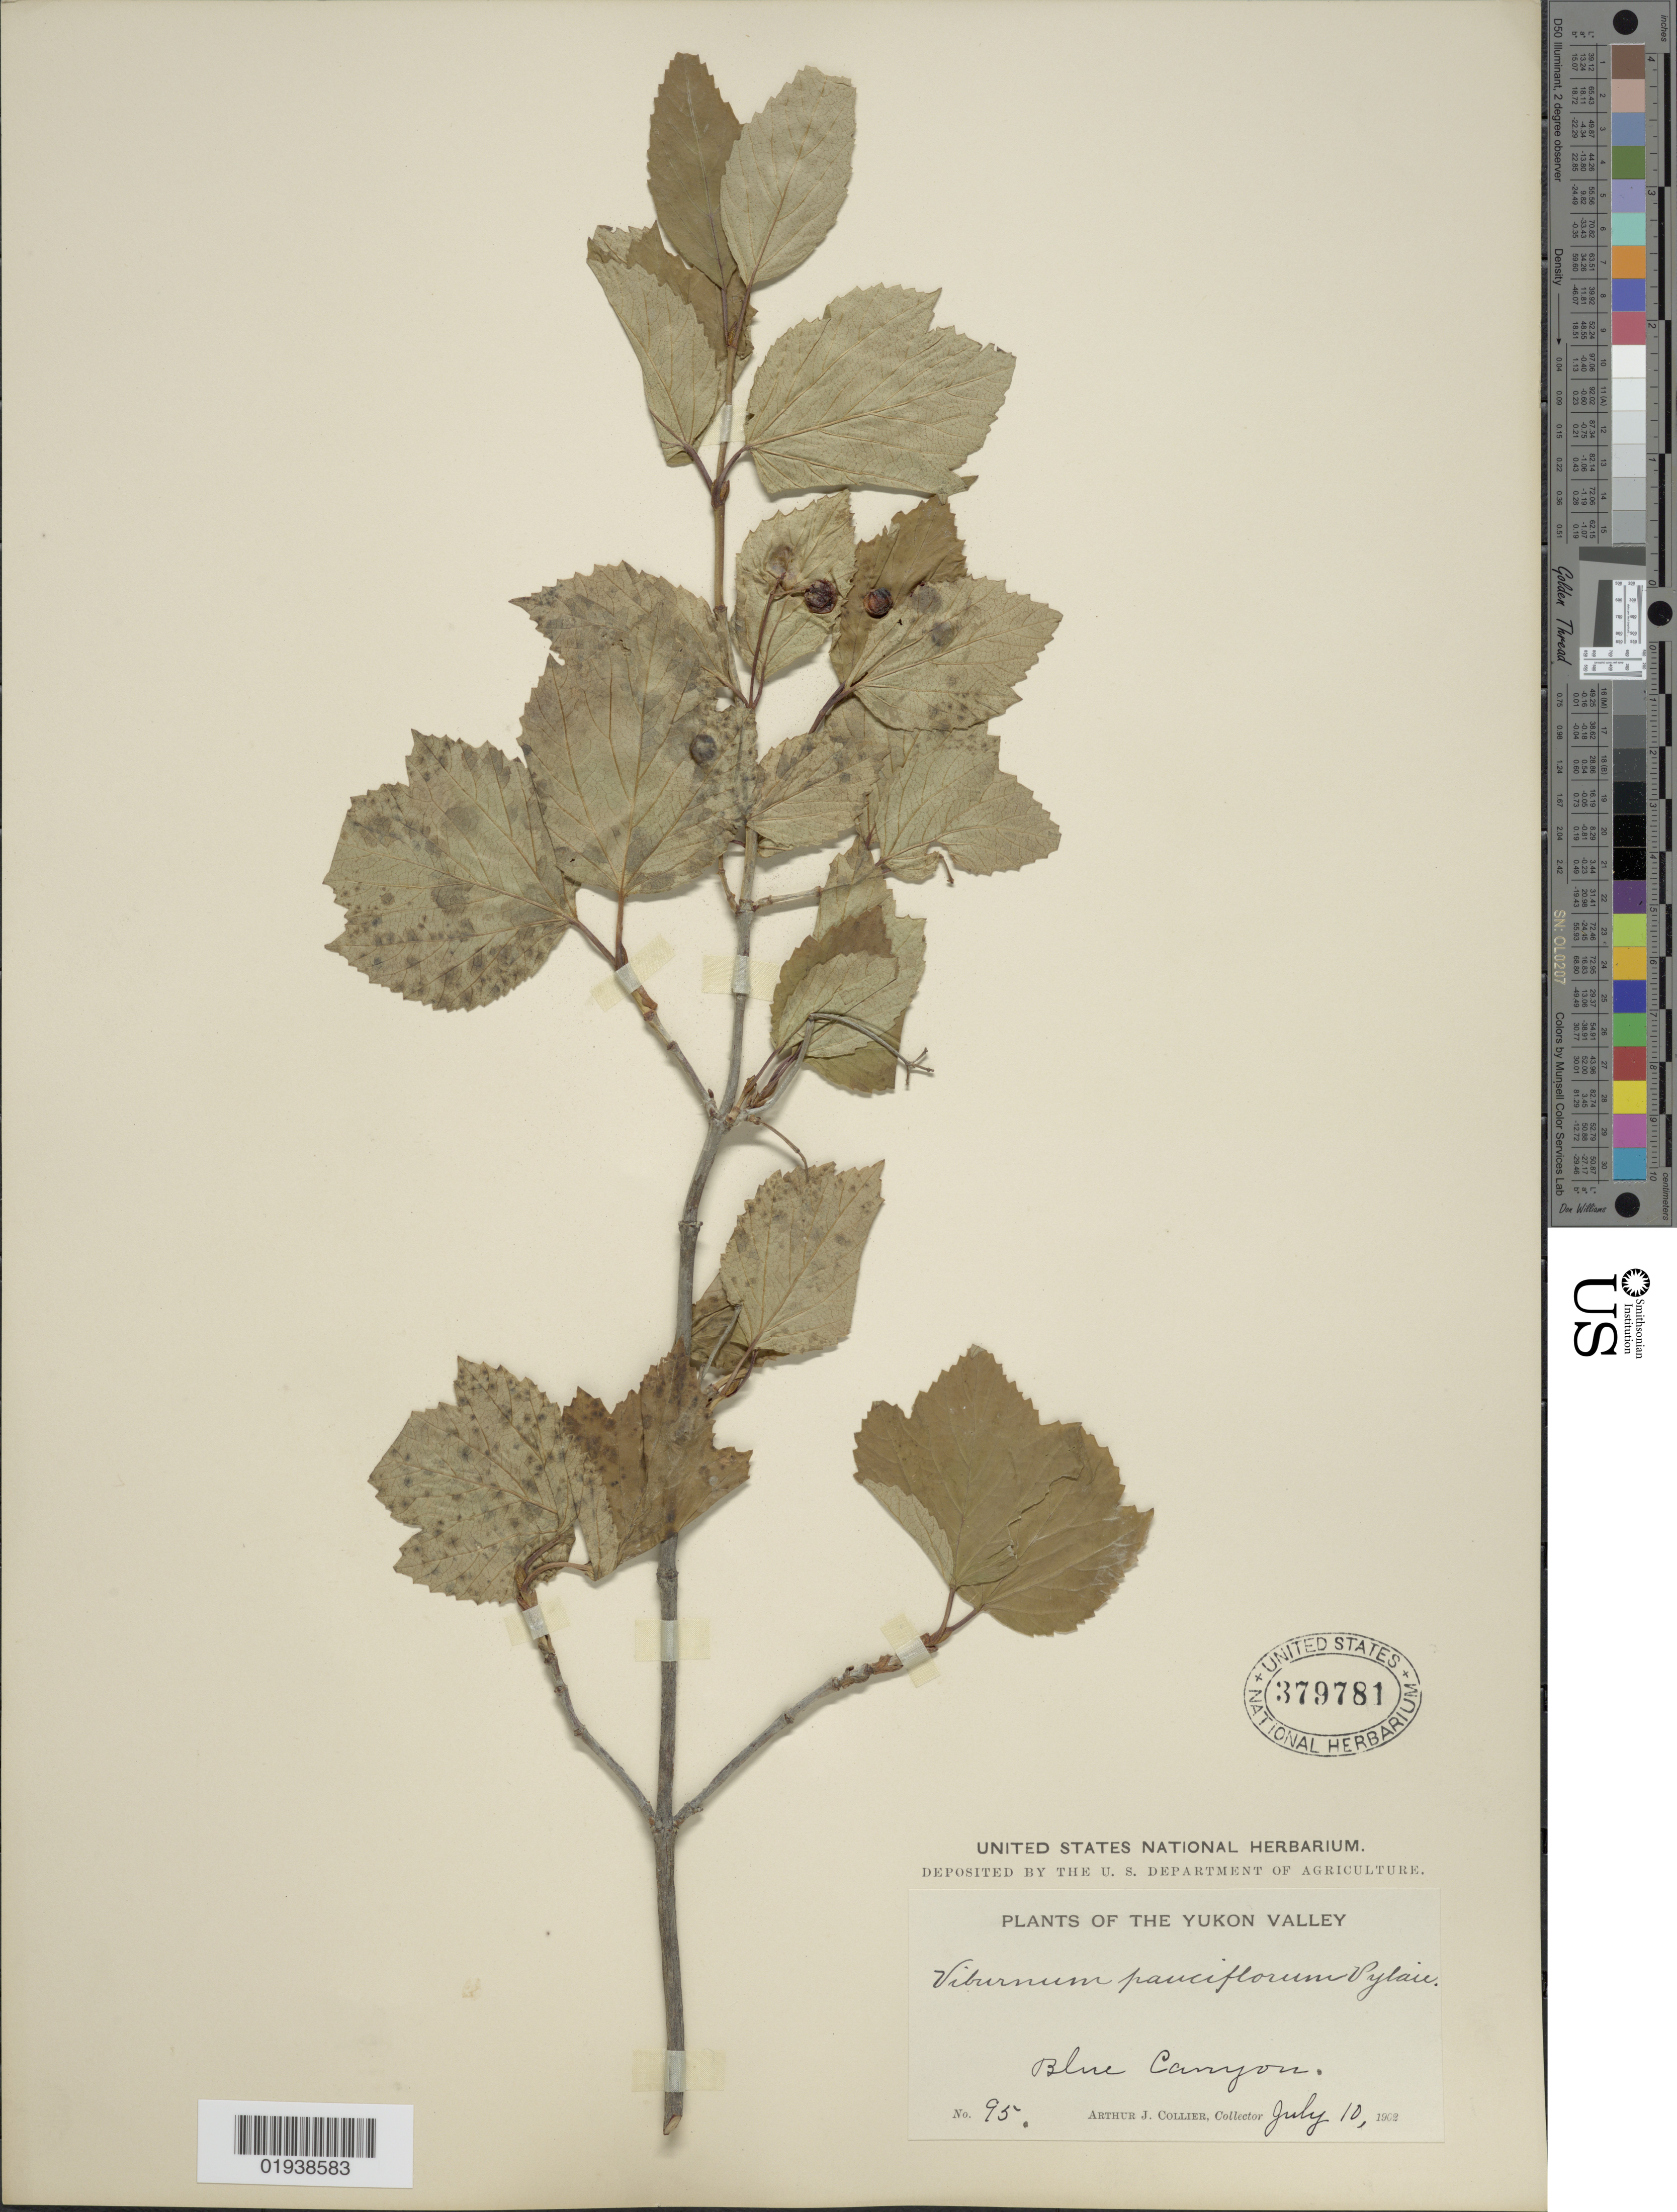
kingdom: Plantae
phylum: Tracheophyta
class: Magnoliopsida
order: Dipsacales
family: Viburnaceae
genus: Viburnum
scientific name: Viburnum edule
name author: (Michx.) Raf.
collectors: A. Collier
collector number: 95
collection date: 1902-07-10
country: Canada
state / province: Yukon Territory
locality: Yukon Valley, Blue Canyon.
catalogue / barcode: US 379781